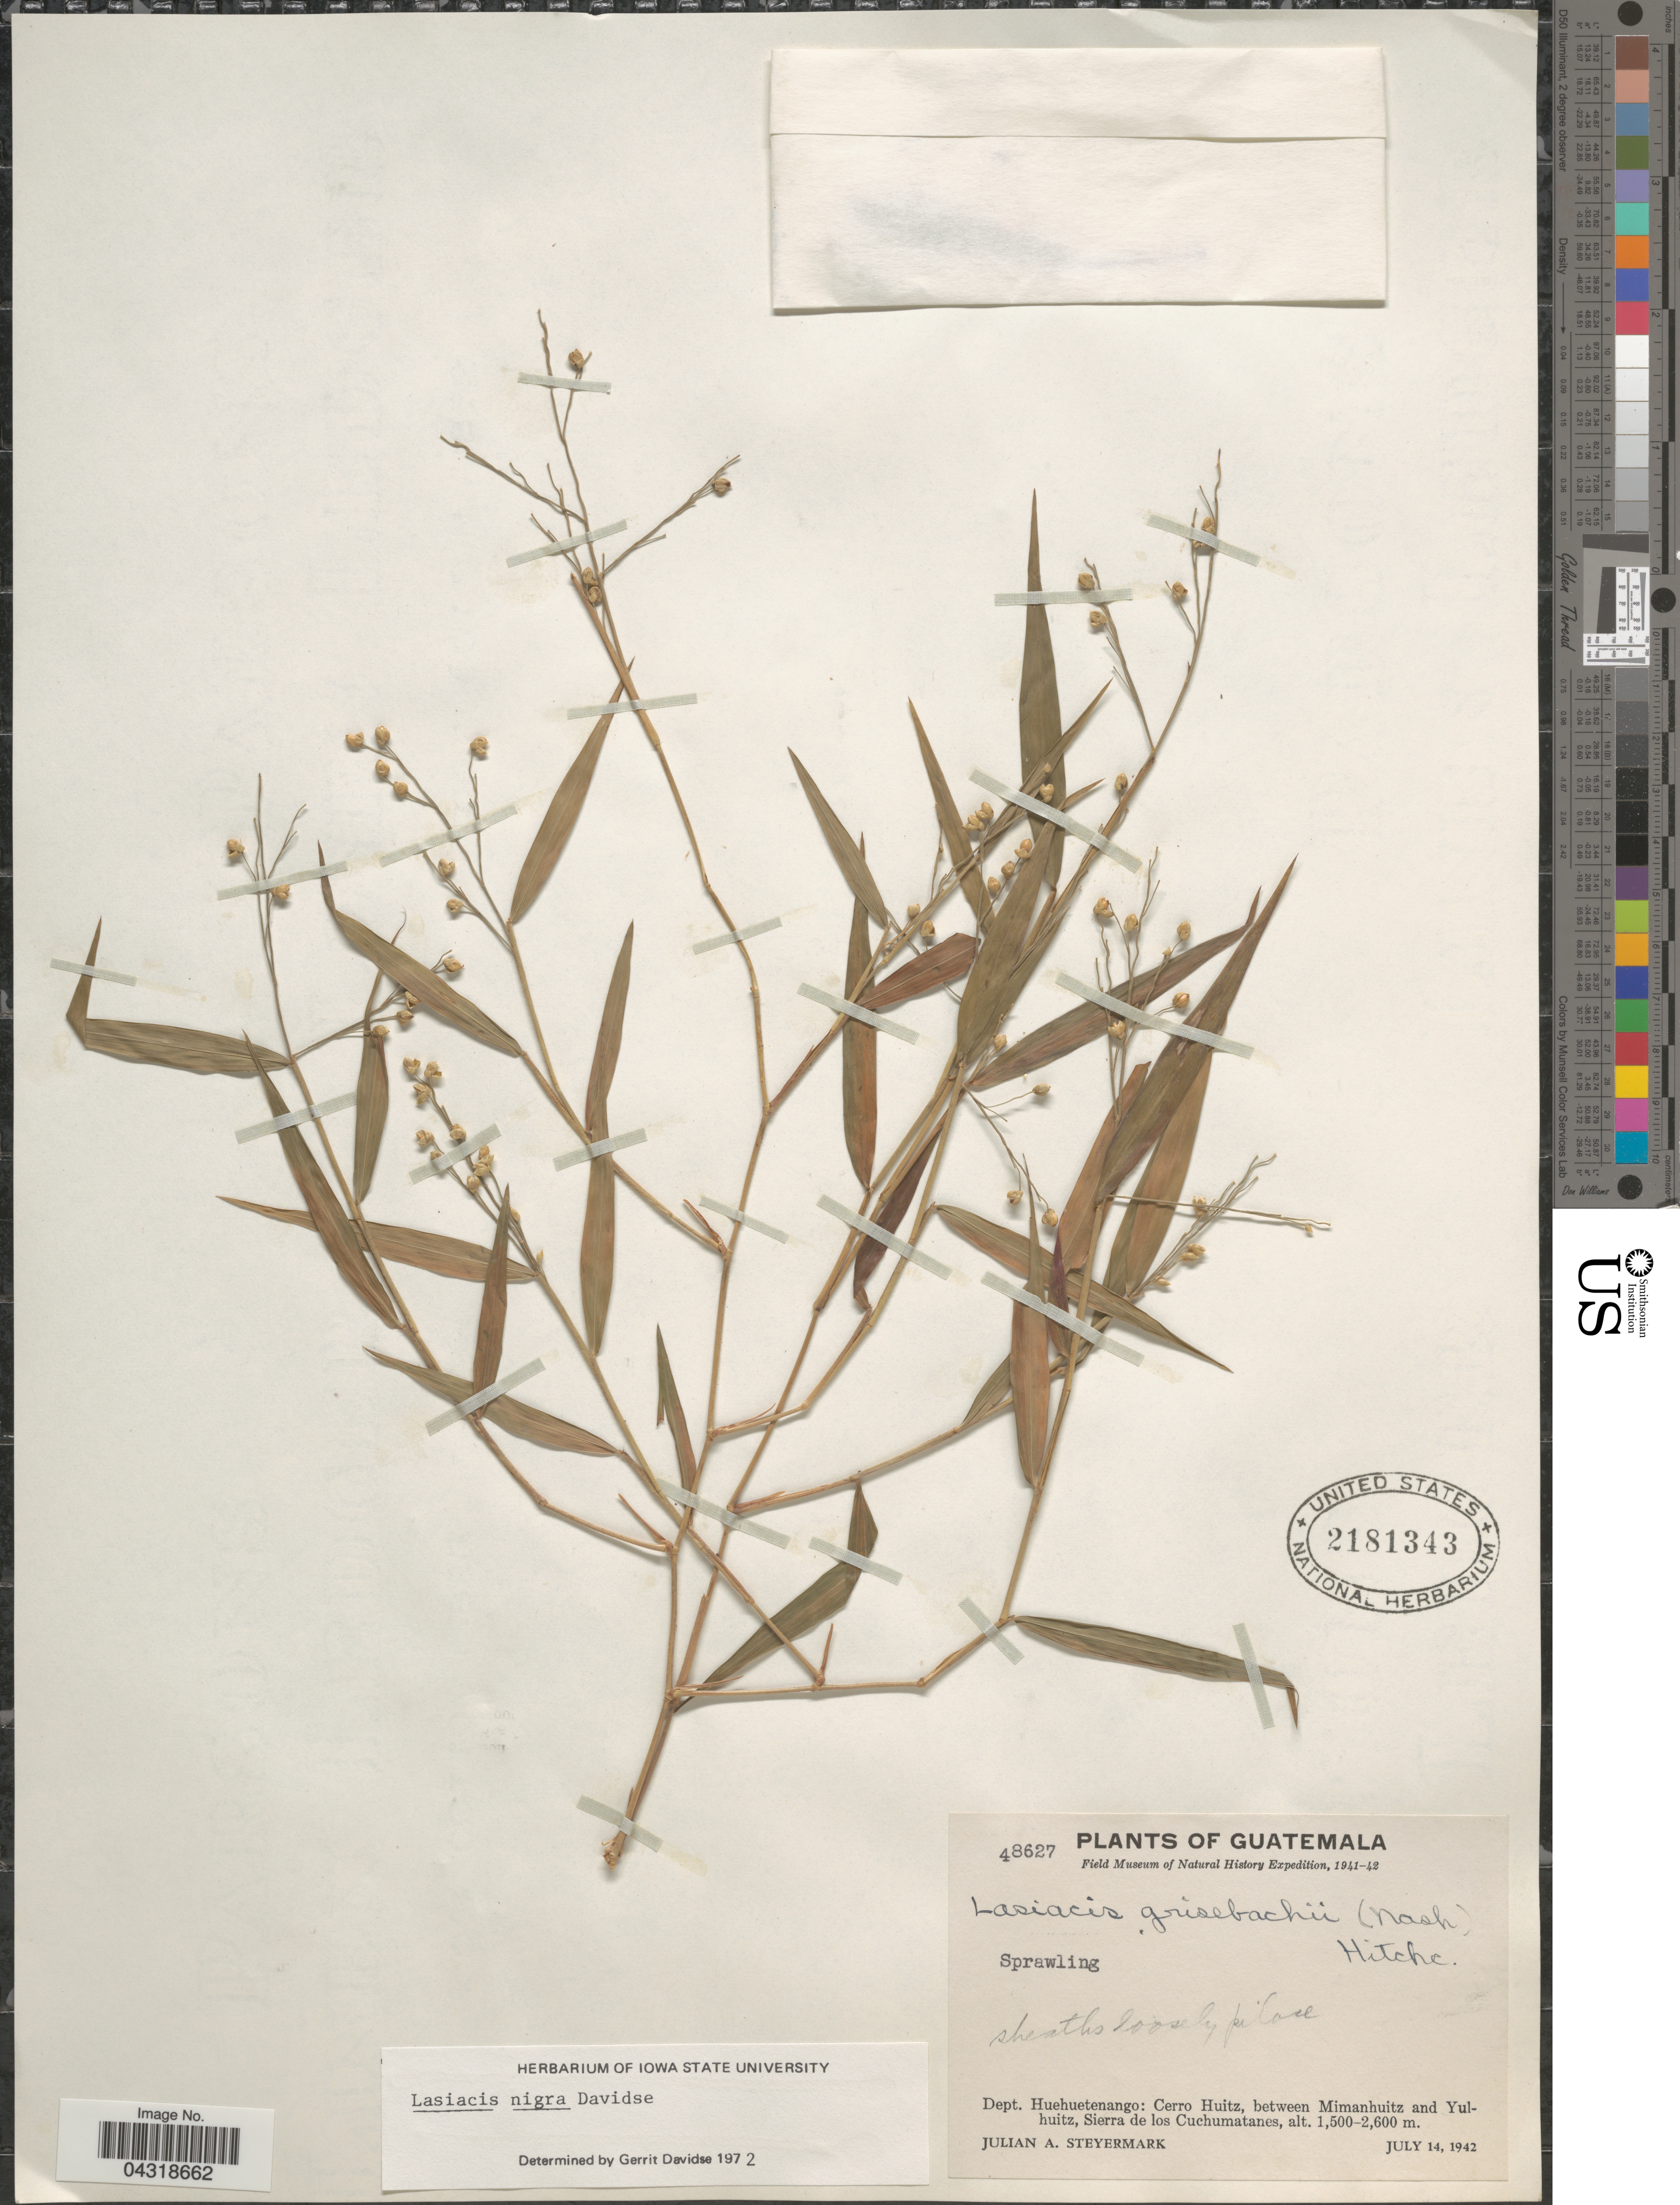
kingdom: Plantae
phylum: Tracheophyta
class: Liliopsida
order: Poales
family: Poaceae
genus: Lasiacis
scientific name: Lasiacis nigra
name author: Davidse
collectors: J. Steyermark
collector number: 48627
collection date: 1942-07-14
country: Guatemala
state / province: Huehuetenango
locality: Field Museum of Natural History Expedition, 1941-42. Dept. Huehuetenango: Cerro Huitz, between Mimanhuitz and Yulhuitz, Sierra de los Cuchumatanes.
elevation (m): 1500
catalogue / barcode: US 2181343